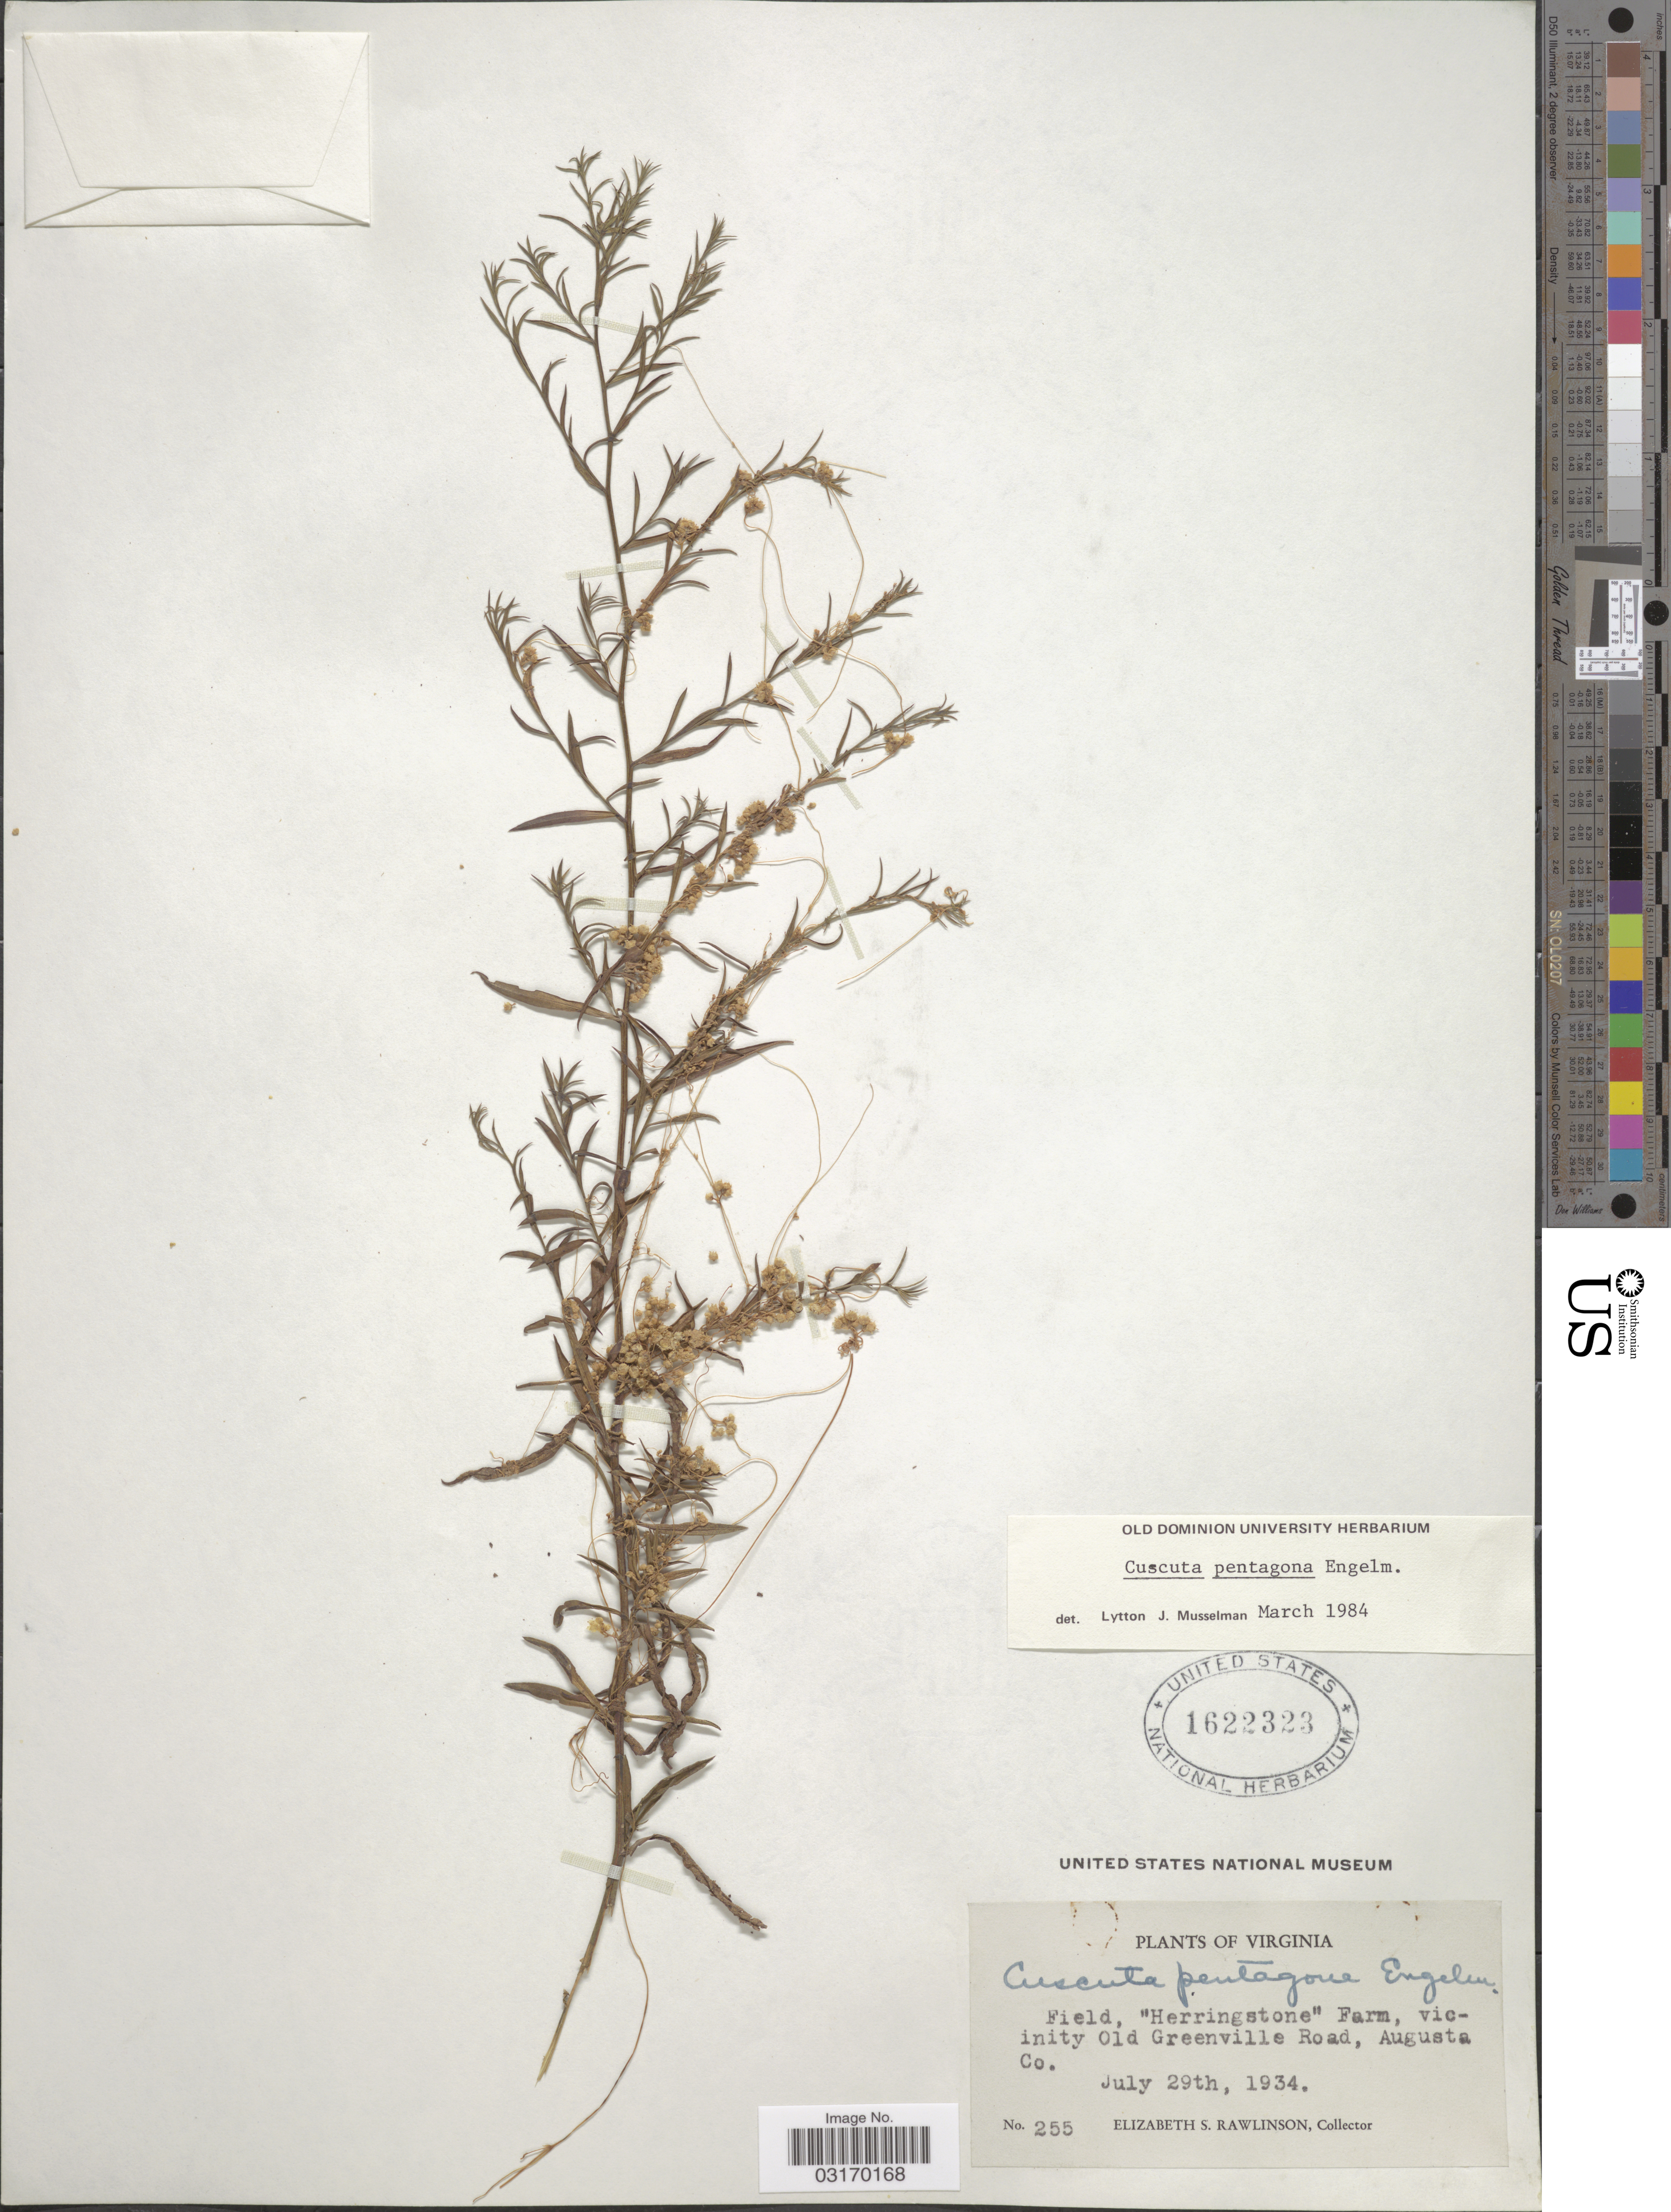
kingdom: Plantae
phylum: Tracheophyta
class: Magnoliopsida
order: Solanales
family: Convolvulaceae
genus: Cuscuta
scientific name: Cuscuta pentagona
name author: Engelm.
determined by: Musselman, Lytton J., Director (ODU), Old Dominion University (UNITED STATES)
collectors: E. S. Rawlinson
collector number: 255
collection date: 1934-07-29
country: United States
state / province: Virginia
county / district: Augusta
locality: Field, "Herringstone" Farm, vicinity of Old Greenville Road, Augusta Co.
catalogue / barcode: US 1622323